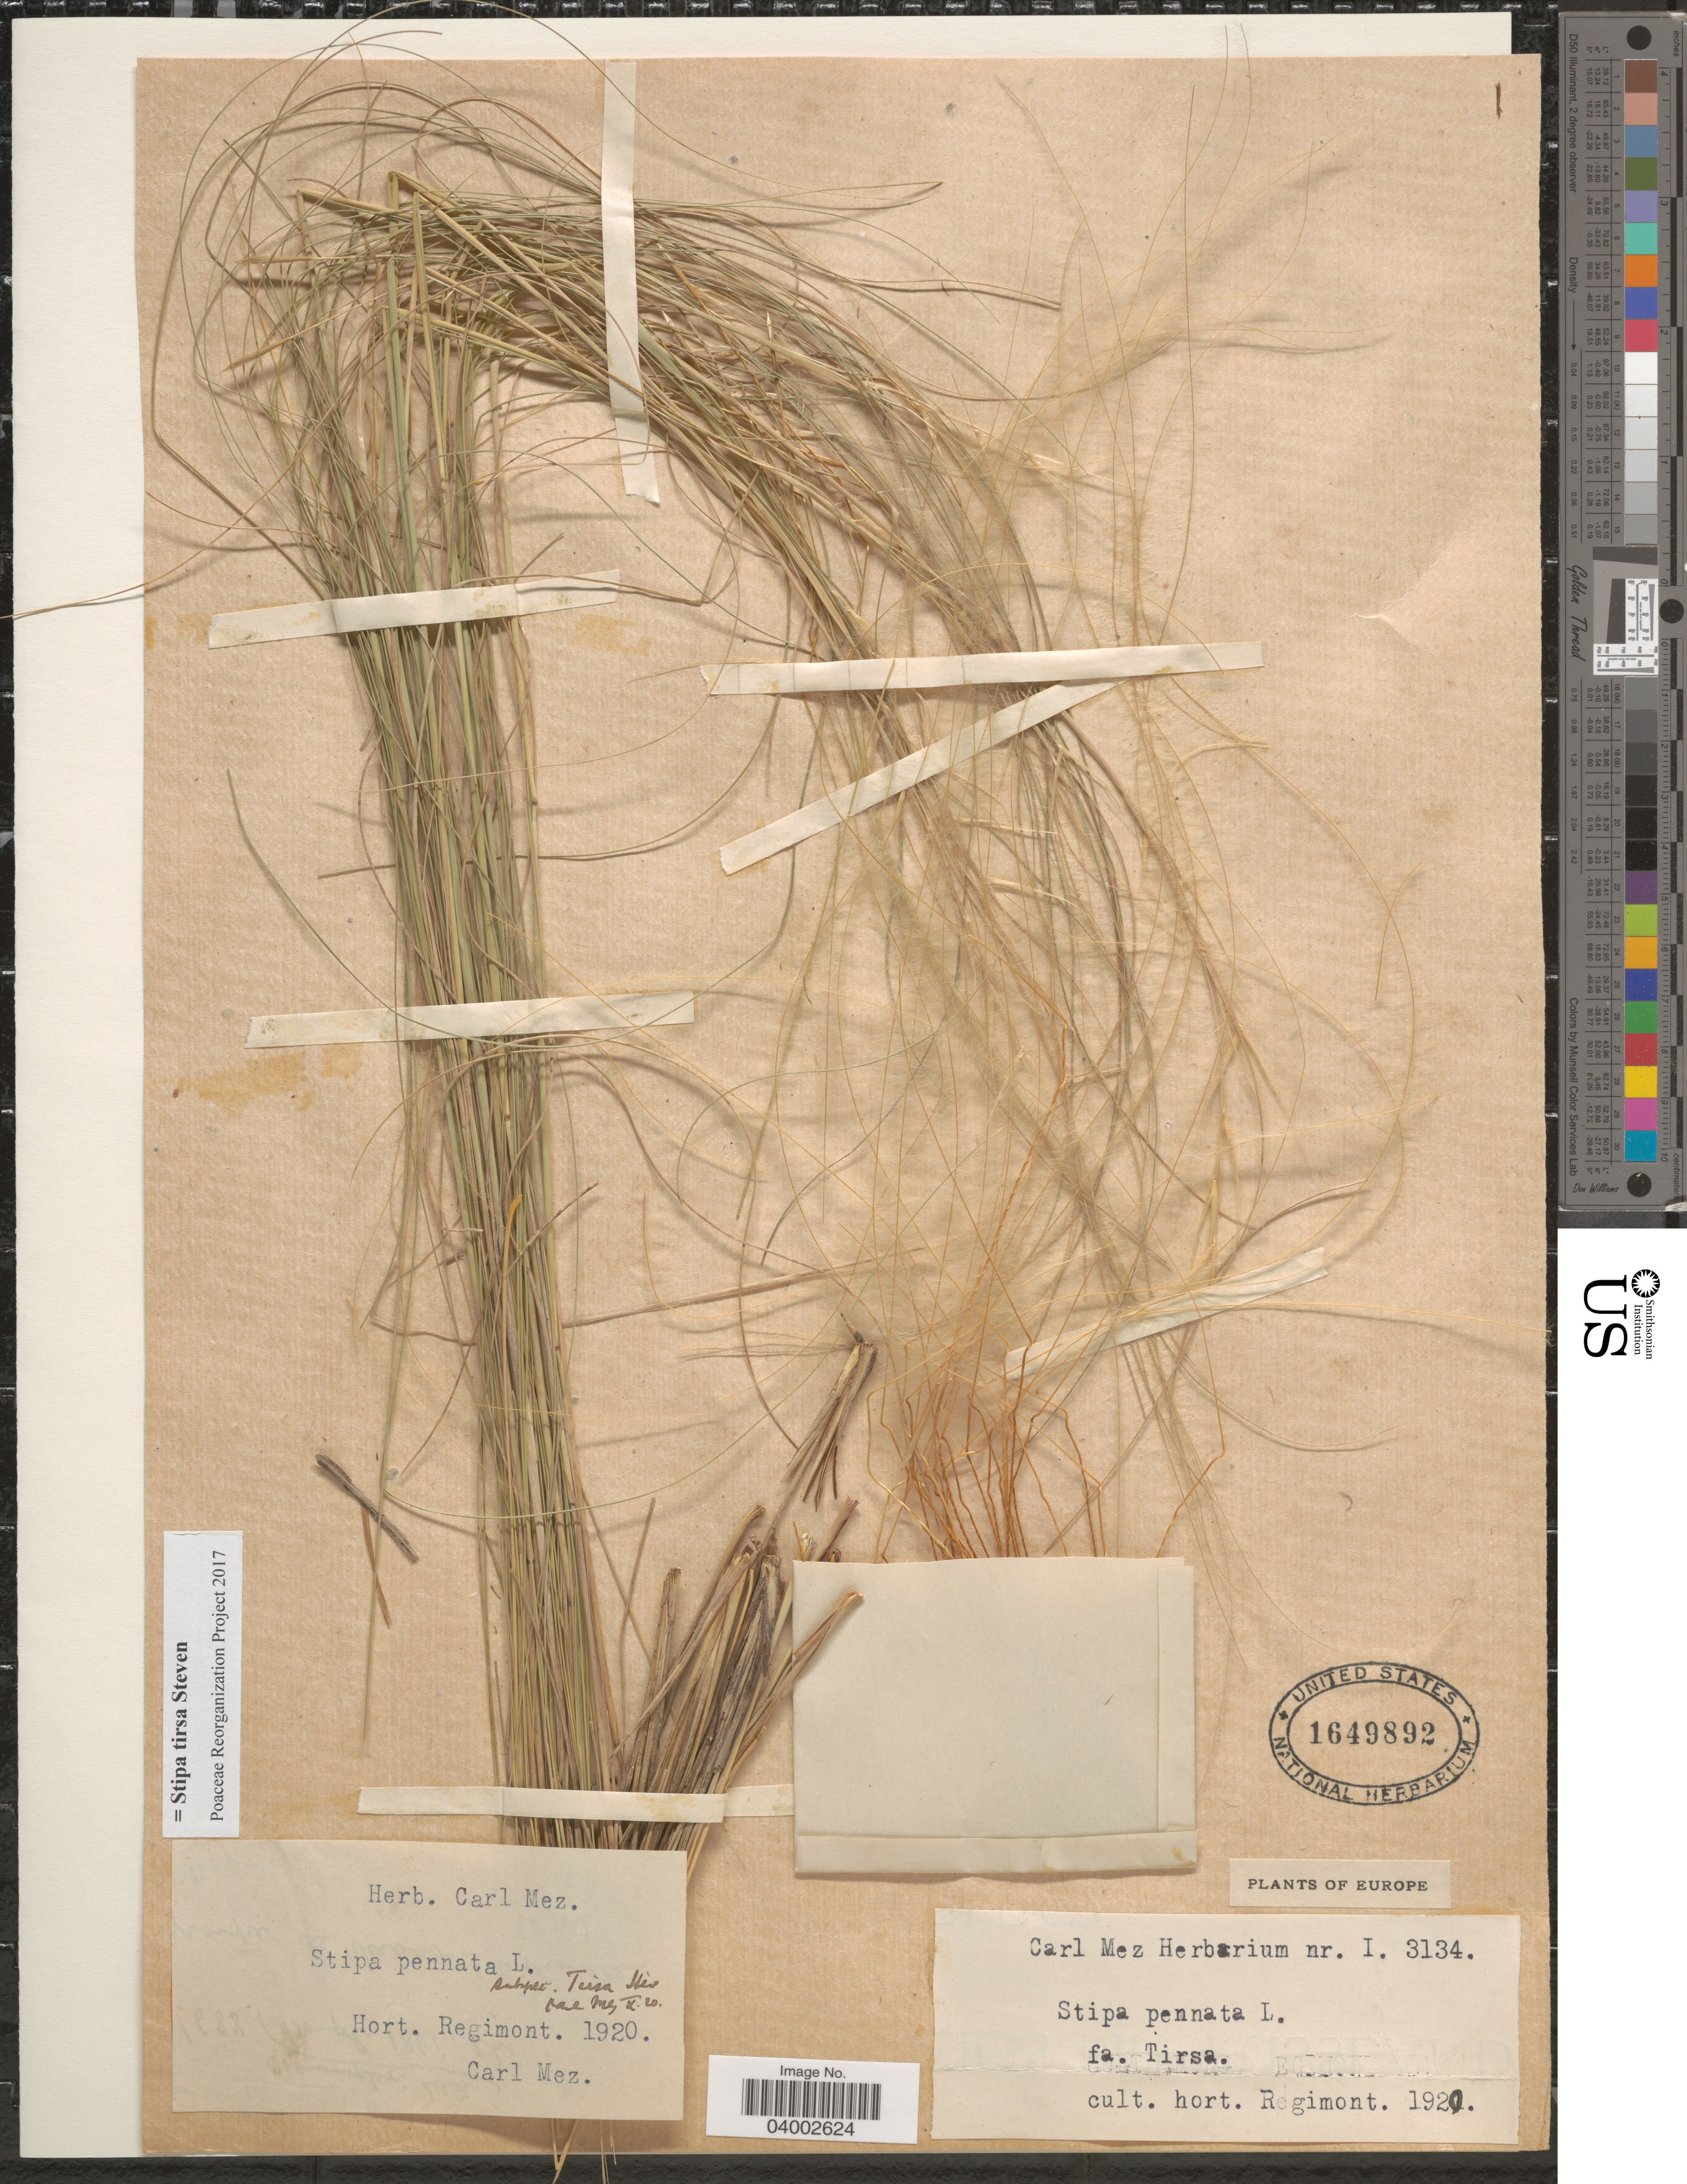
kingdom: Plantae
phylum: Tracheophyta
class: Liliopsida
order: Poales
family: Poaceae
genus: Stipa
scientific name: Stipa tirsa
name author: Steven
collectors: C. C. Mez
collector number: I.3134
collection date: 1920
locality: Hort. Regimont.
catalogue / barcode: US 1649892